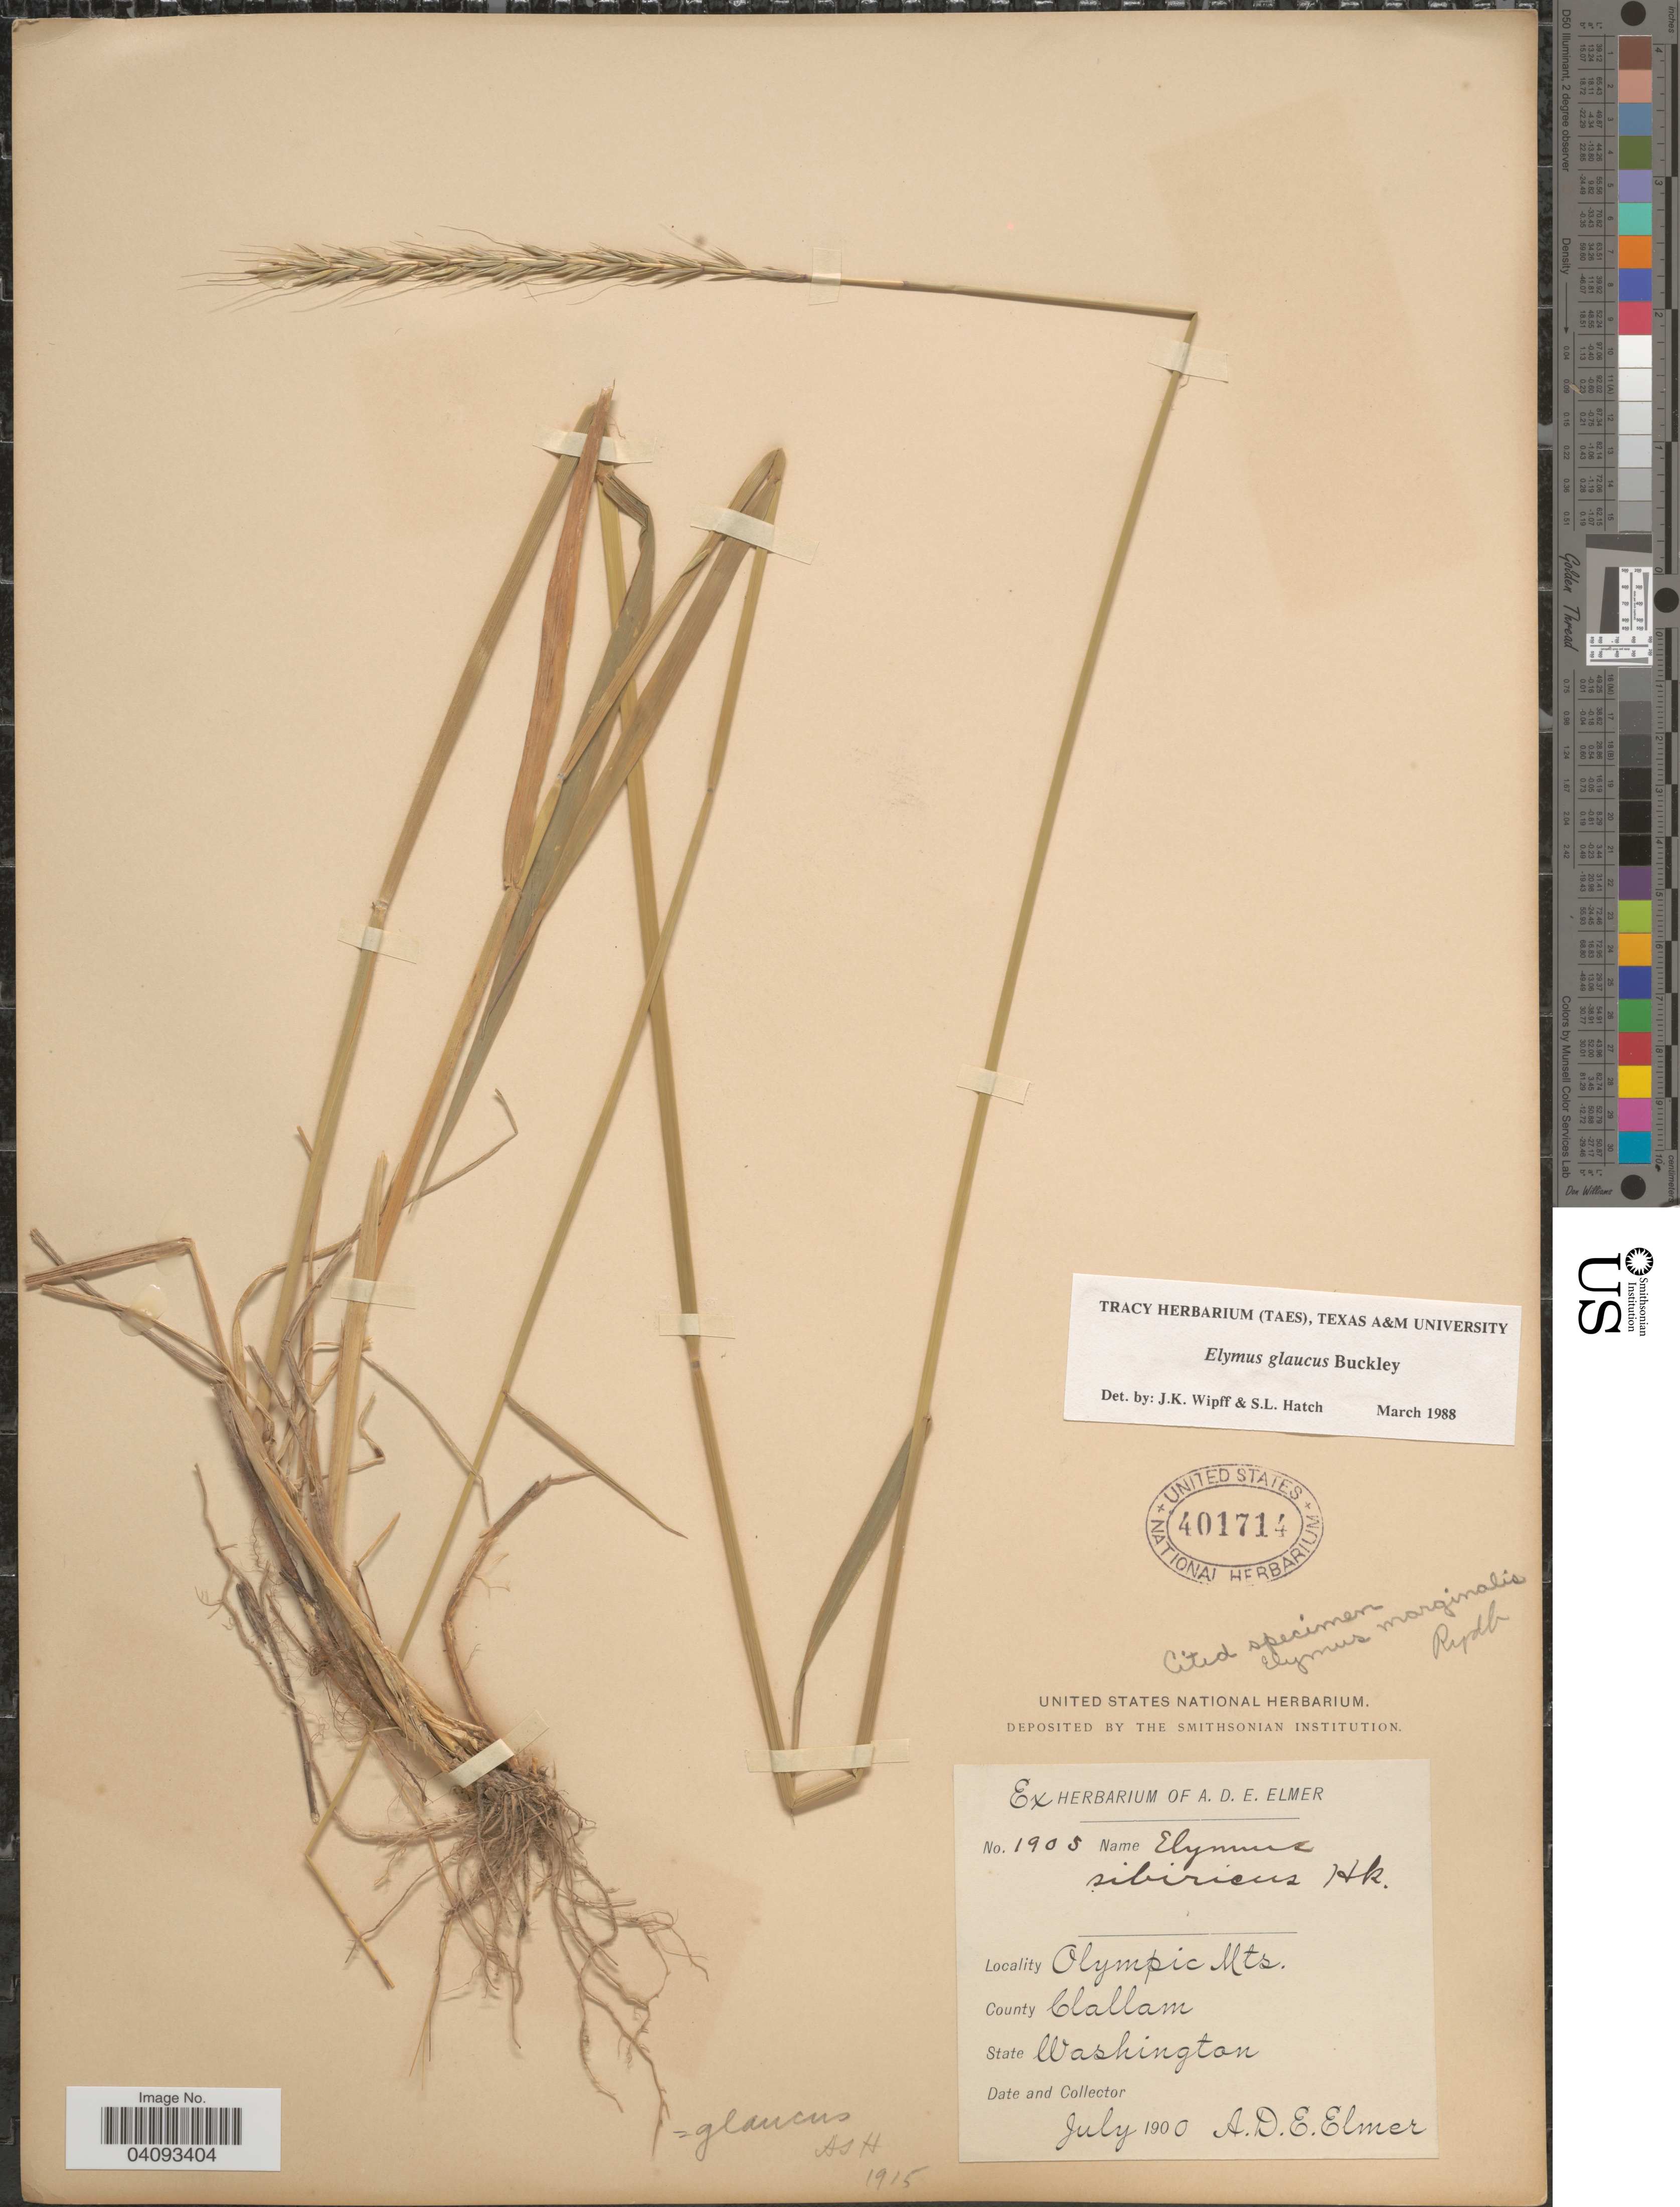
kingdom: Plantae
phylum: Tracheophyta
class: Liliopsida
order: Poales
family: Poaceae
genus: Elymus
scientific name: Elymus glaucus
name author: Buckley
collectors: A. D. E. Elmer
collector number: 1905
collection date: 1900-07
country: United States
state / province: Washington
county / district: Clallam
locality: Olympic Mts. County Clallam.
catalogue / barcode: US 401714